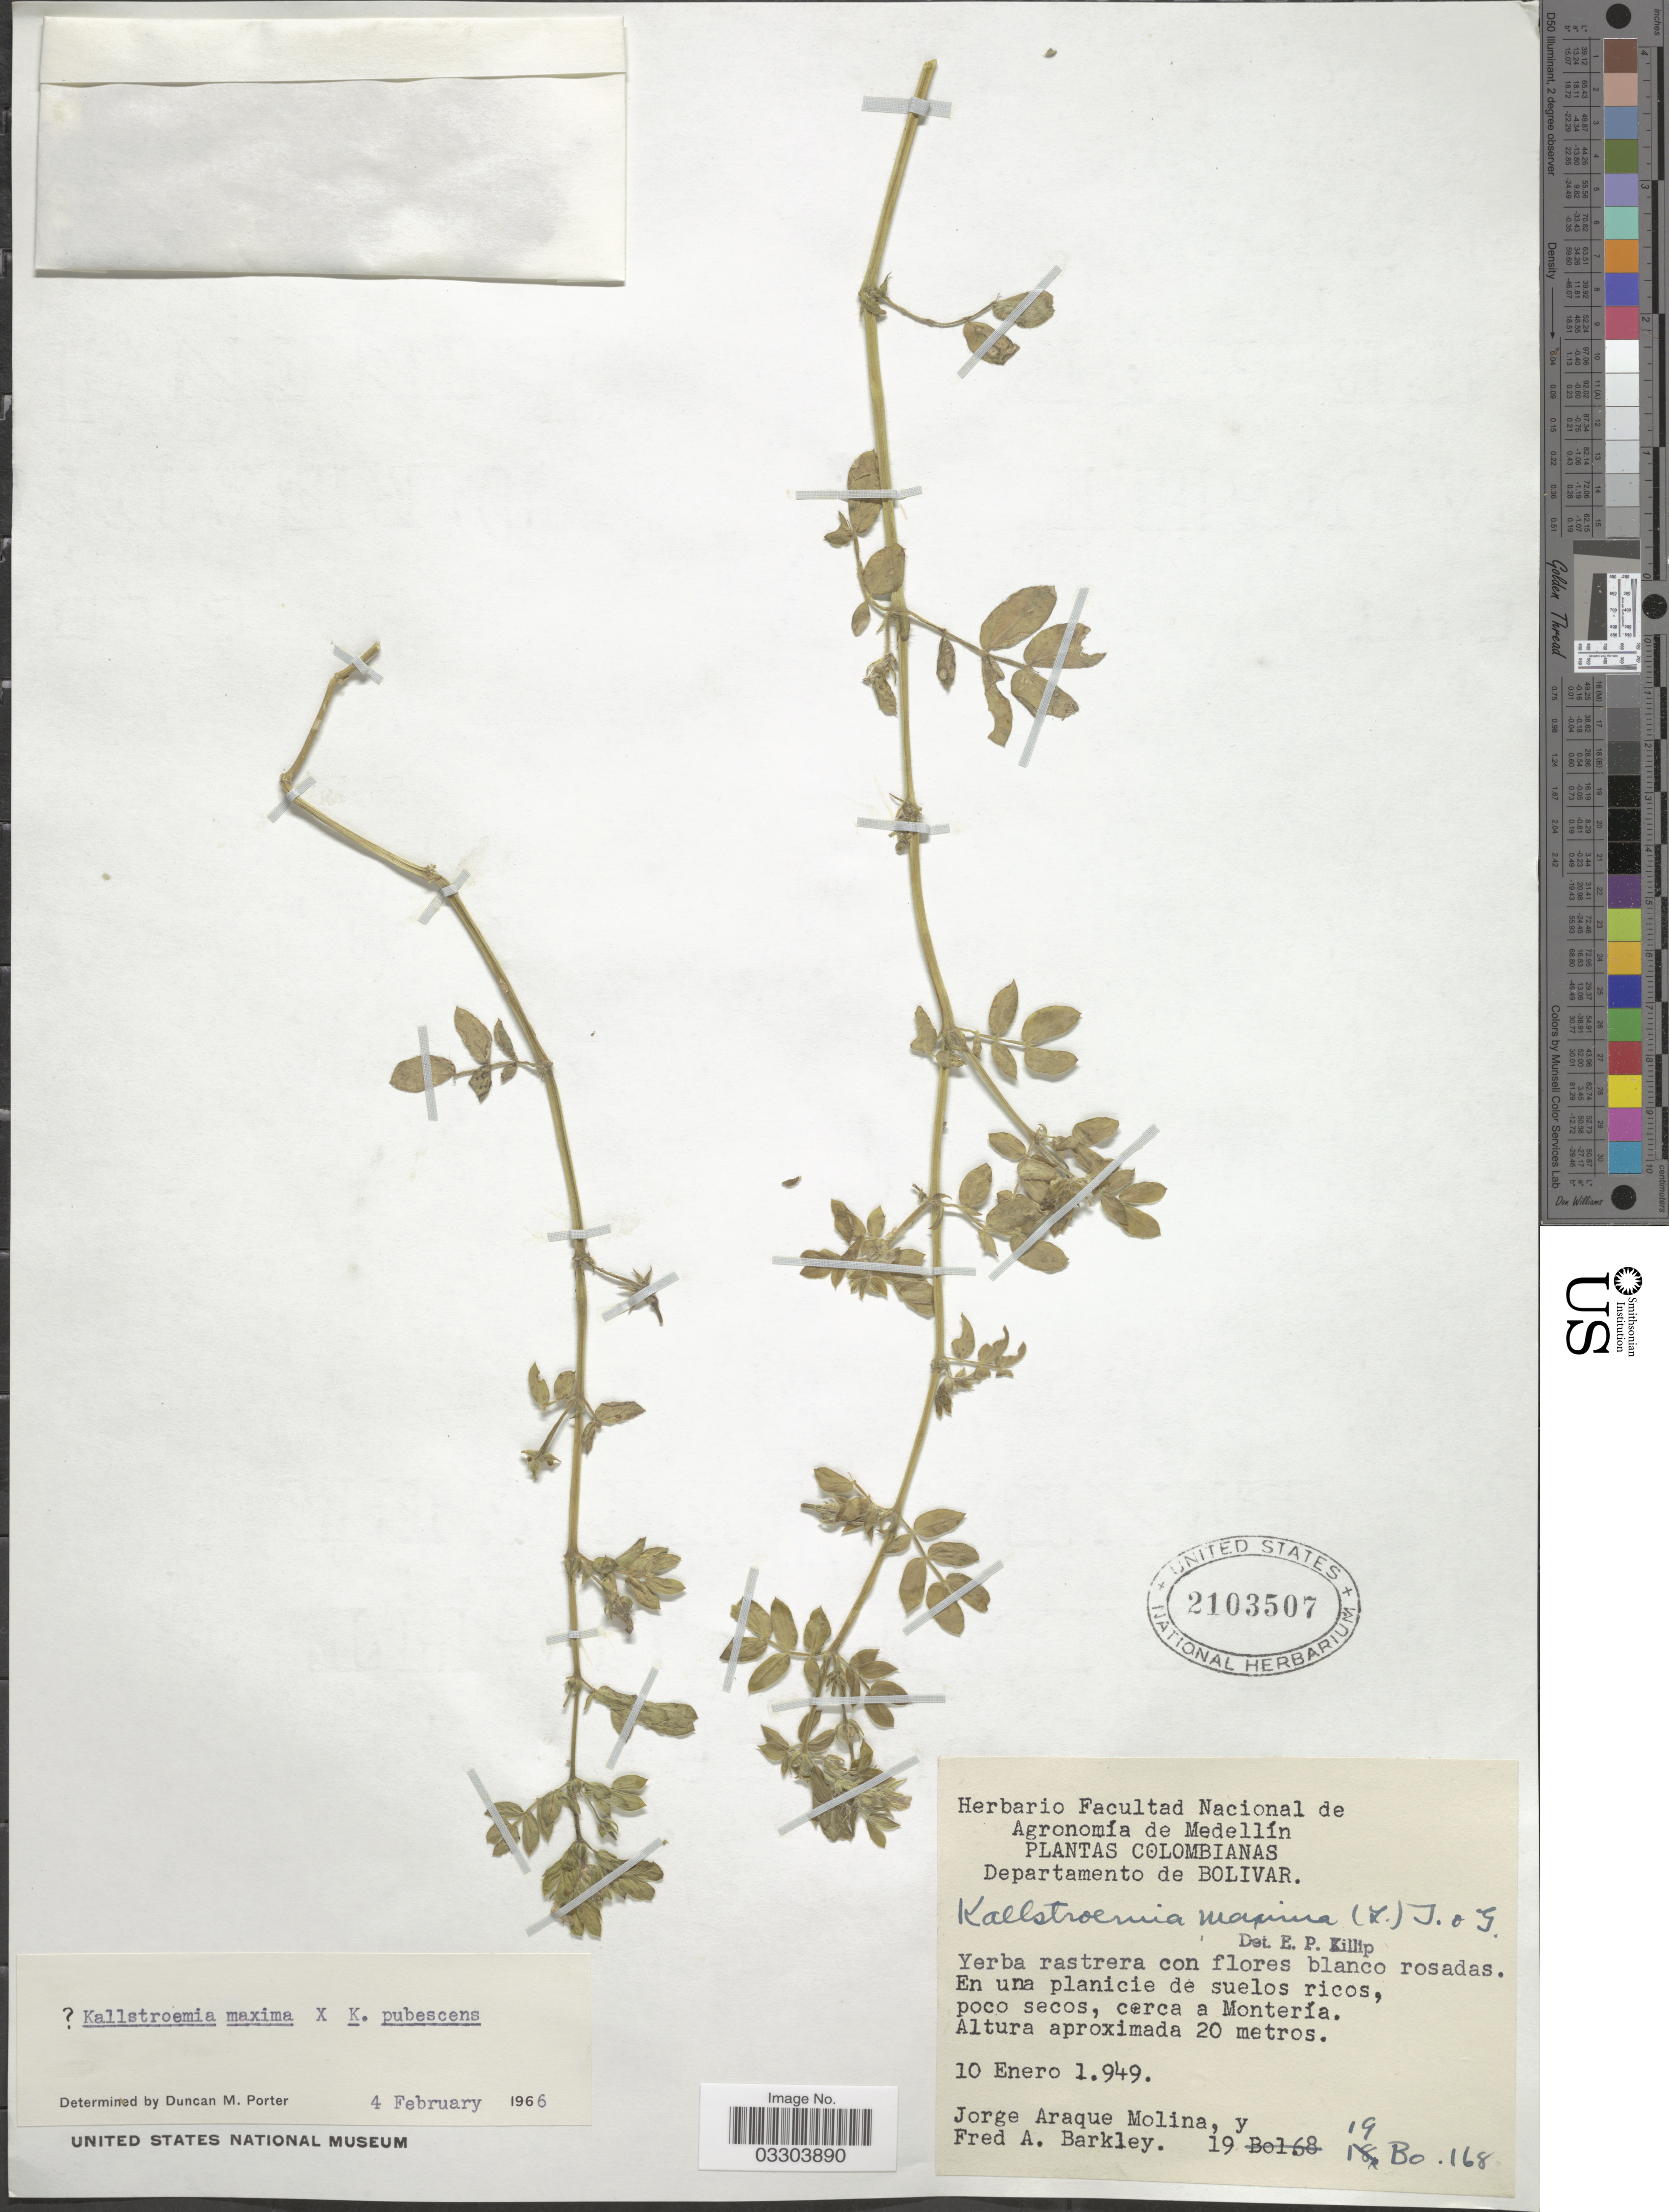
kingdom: Plantae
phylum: Tracheophyta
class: Magnoliopsida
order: Zygophyllales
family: Zygophyllaceae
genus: Kallstroemia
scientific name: Kallstroemia maxima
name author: (L.) Hook. & Arn.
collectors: J. Araque Molina & F. A. Barkley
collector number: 19Bo168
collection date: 1949-01-10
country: Colombia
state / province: Bolívar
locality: Departamento de Bolivar. Cerca a Montería.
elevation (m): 20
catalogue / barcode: US 2103507